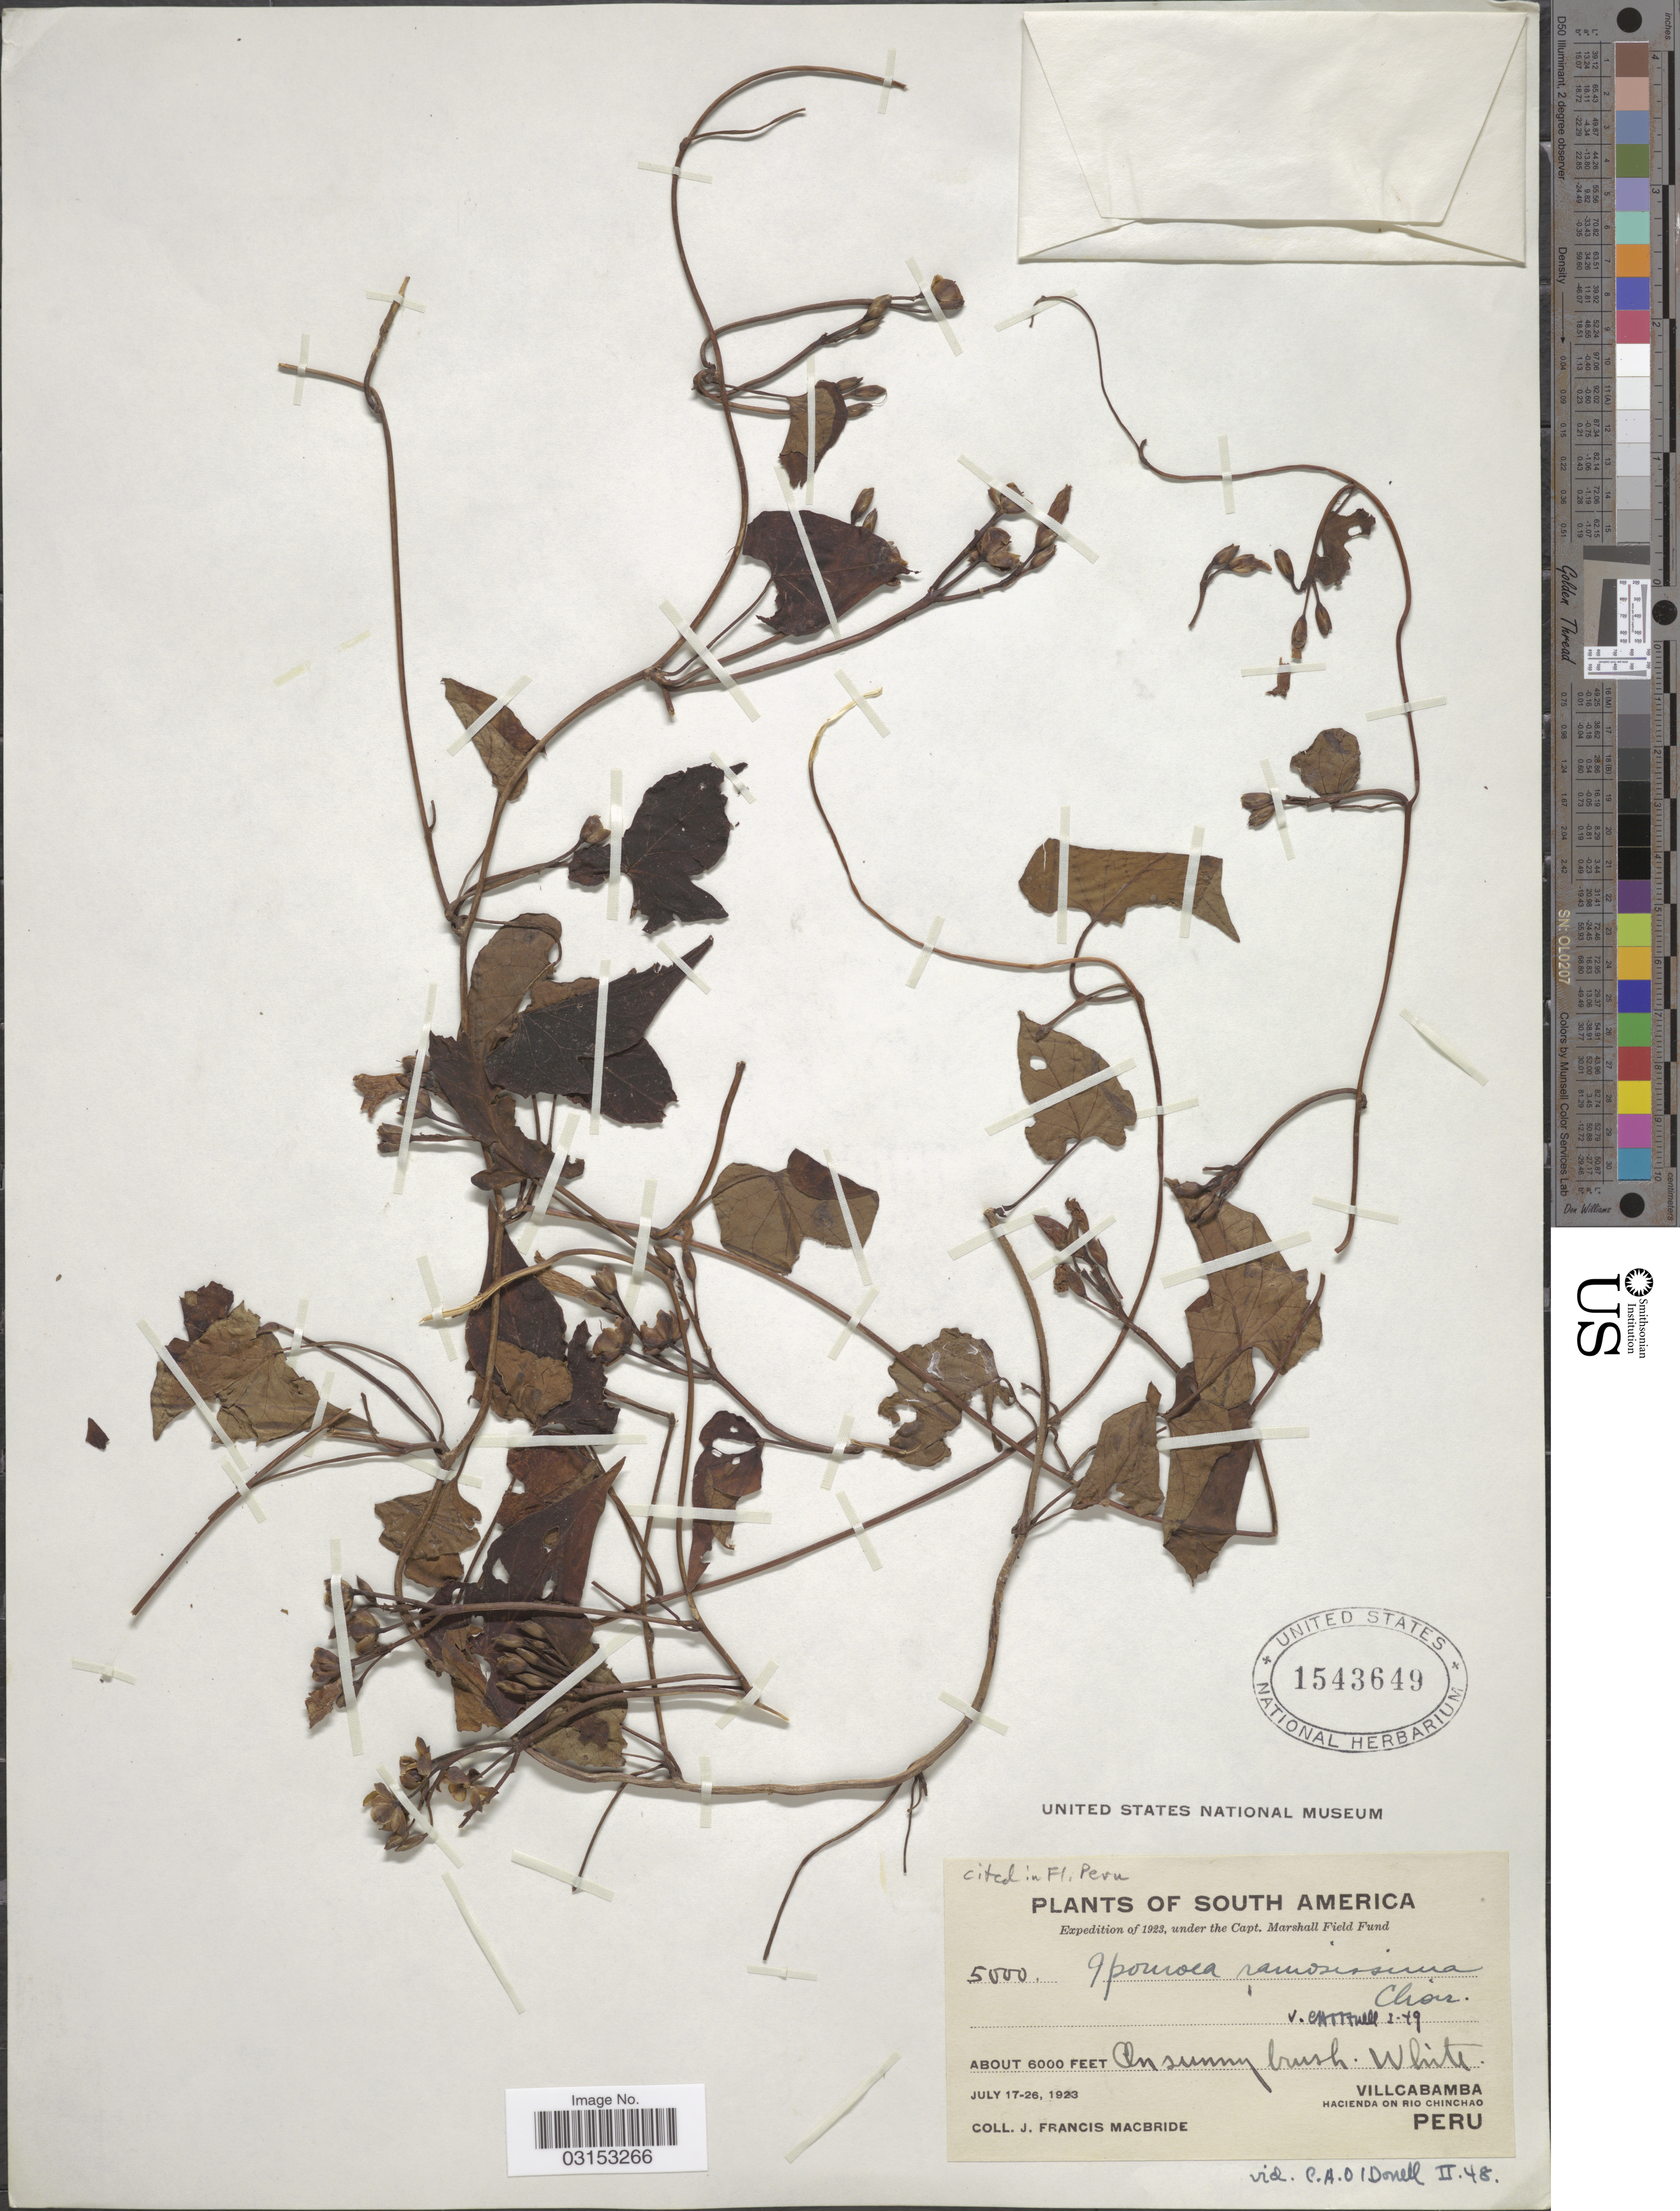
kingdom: Plantae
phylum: Tracheophyta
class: Magnoliopsida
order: Solanales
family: Convolvulaceae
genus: Ipomoea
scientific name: Ipomoea ramosissima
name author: (Poir.) Choisy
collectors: J. F. Macbride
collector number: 5000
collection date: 1923-07-17/1923-07-26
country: Peru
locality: Villcabamba. Hacienda on Rio Chinchao.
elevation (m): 1829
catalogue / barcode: US 1543649